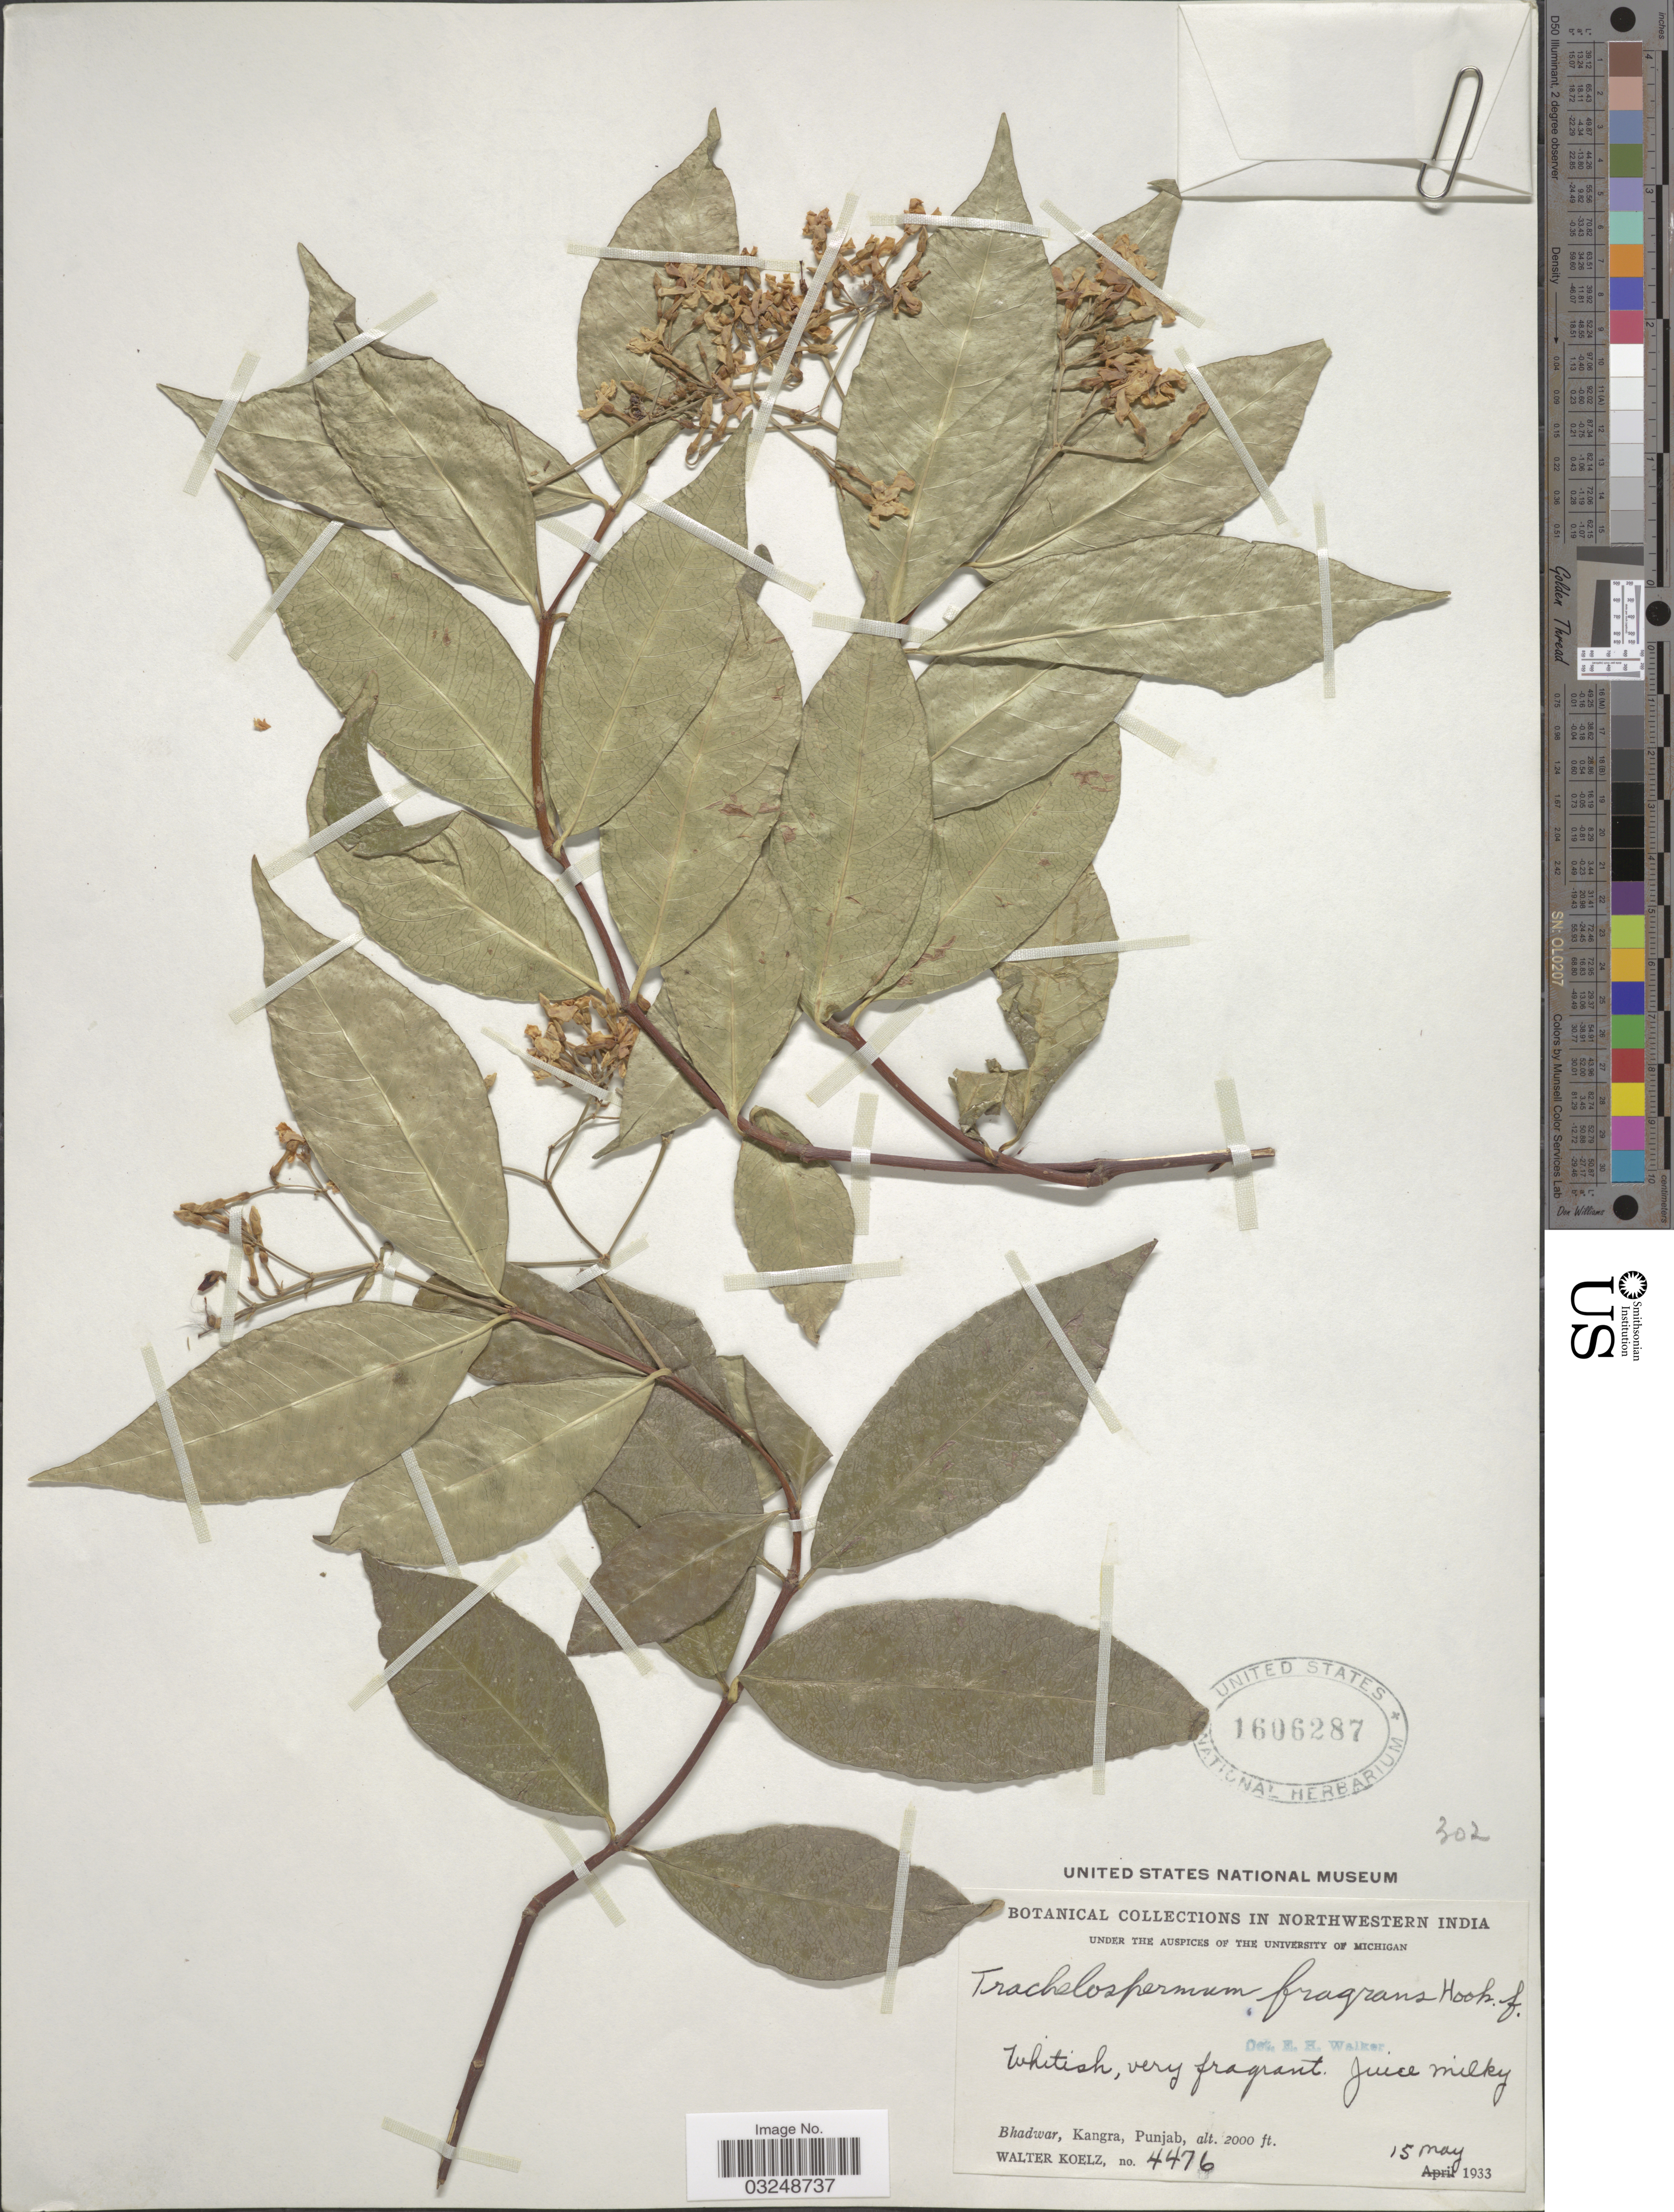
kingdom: Plantae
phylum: Tracheophyta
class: Magnoliopsida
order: Gentianales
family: Apocynaceae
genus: Trachelospermum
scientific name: Trachelospermum fragrans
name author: (Wall. ex G. Don) Hook. f.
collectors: W. N. Koelz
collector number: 4476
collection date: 1933-05-15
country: India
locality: Northwestern India, Bhadwar, Kangra, Punjab.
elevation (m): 610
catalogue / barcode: US 1606287